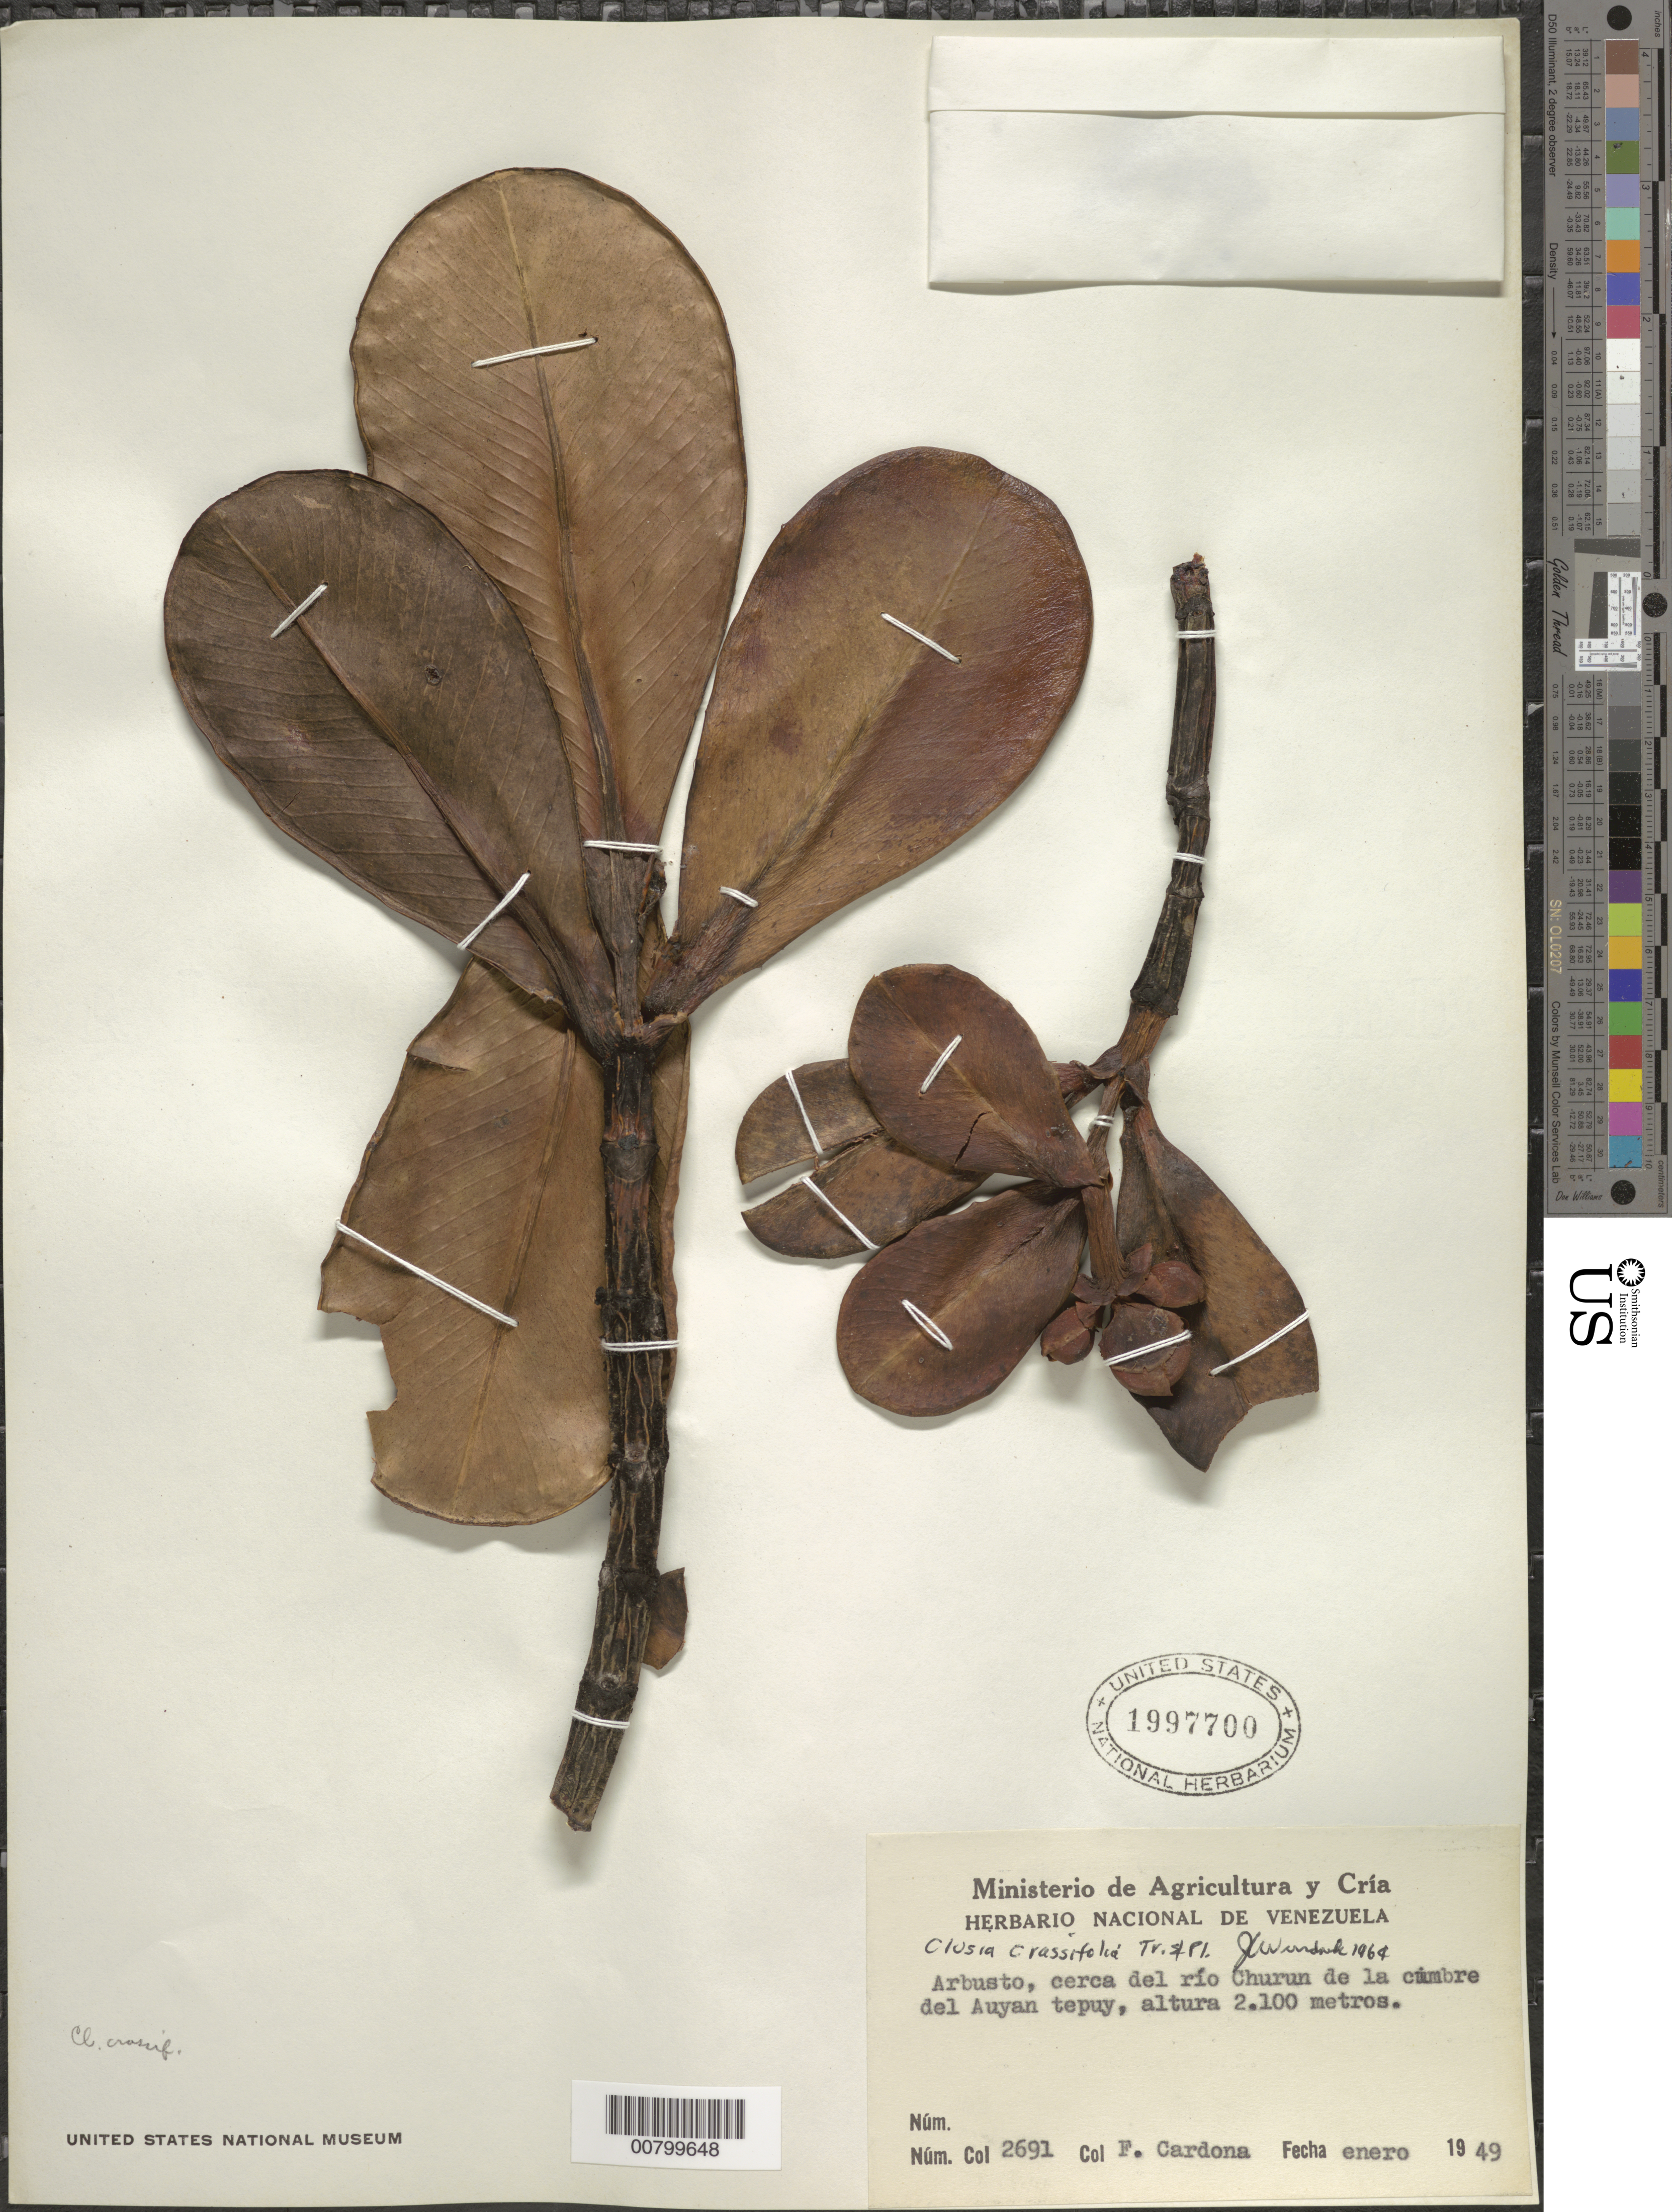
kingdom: Plantae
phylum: Tracheophyta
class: Magnoliopsida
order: Malpighiales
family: Clusiaceae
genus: Clusia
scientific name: Clusia crassifolia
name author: Planch. & Triana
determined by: Wurdack, John J., (US), US (UNITED STATES)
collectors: F. Cardona Puig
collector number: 2691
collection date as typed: Jan-49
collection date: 1949-01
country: Venezuela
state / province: Bolívar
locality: Rìo Churún, Auyan tepuí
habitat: Cumbre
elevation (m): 2100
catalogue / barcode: US 1997700